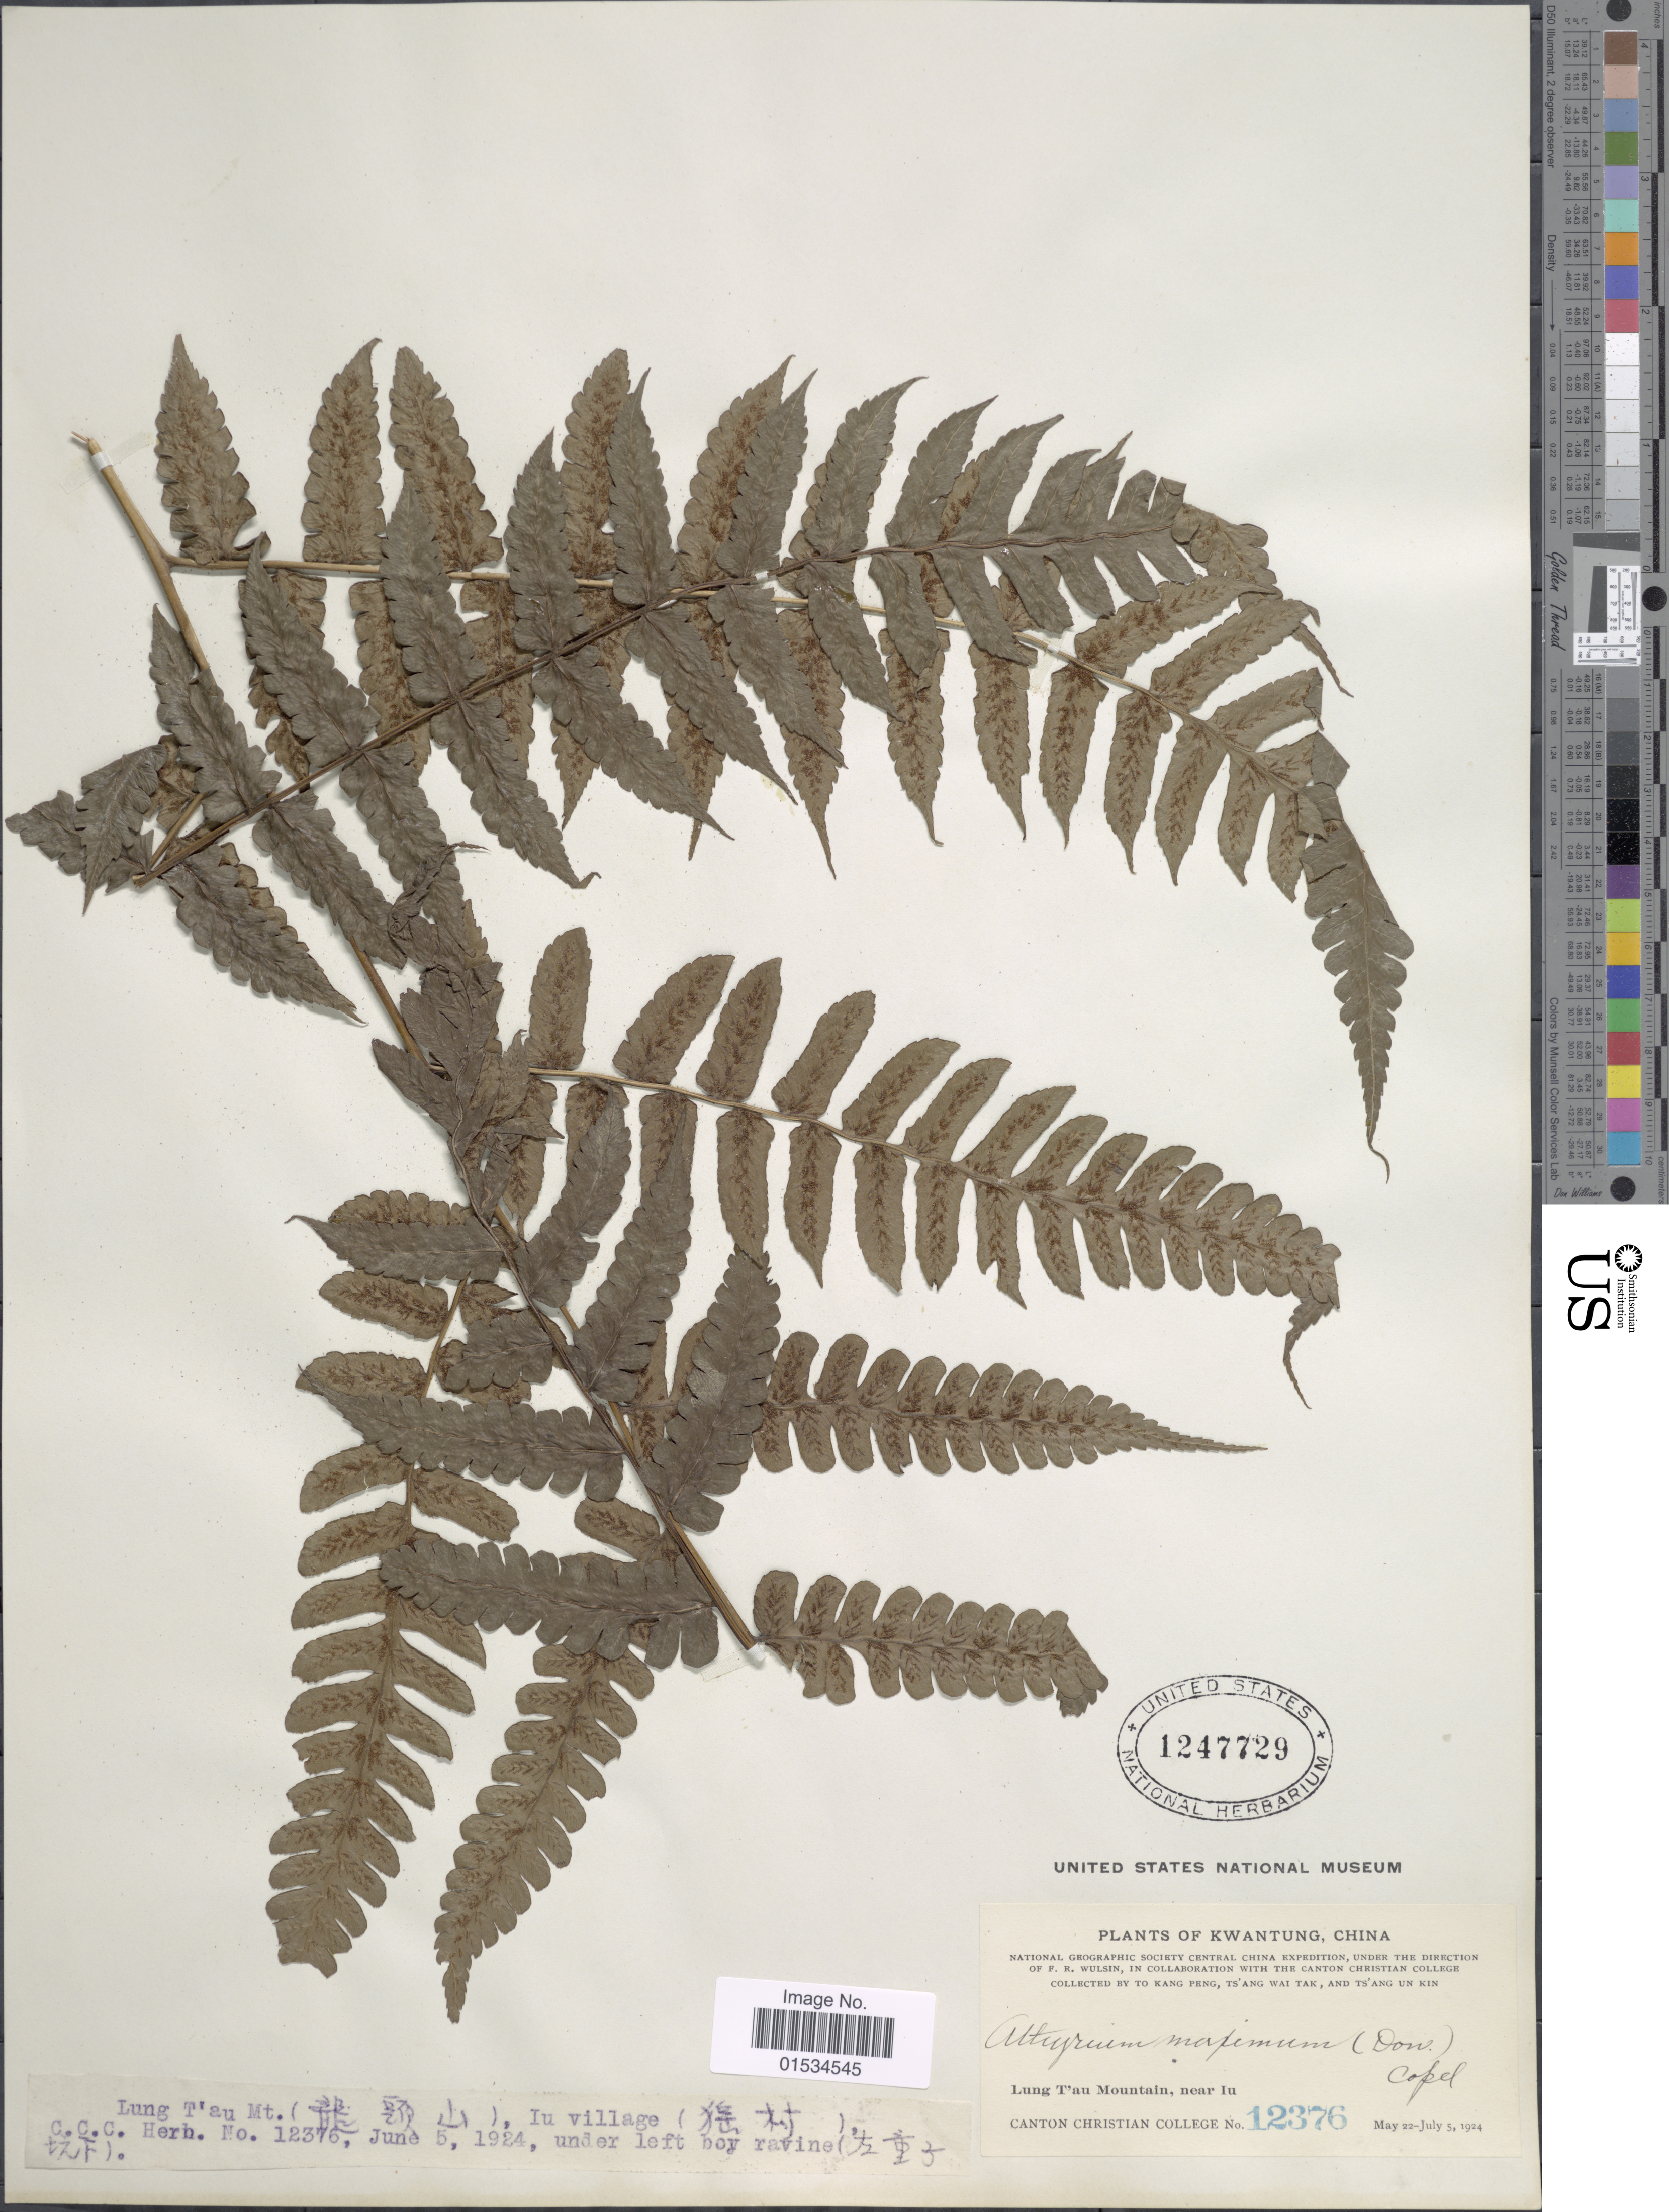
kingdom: Plantae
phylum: Tracheophyta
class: Polypodiopsida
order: Polypodiales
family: Athyriaceae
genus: Diplazium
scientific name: Diplazium sp.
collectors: Canton Christian College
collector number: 12376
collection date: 1924-05-22/1924-07-05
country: China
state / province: Guangdong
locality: Kwangtung, Lung T'au Mountain, near Iu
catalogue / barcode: US 1247729